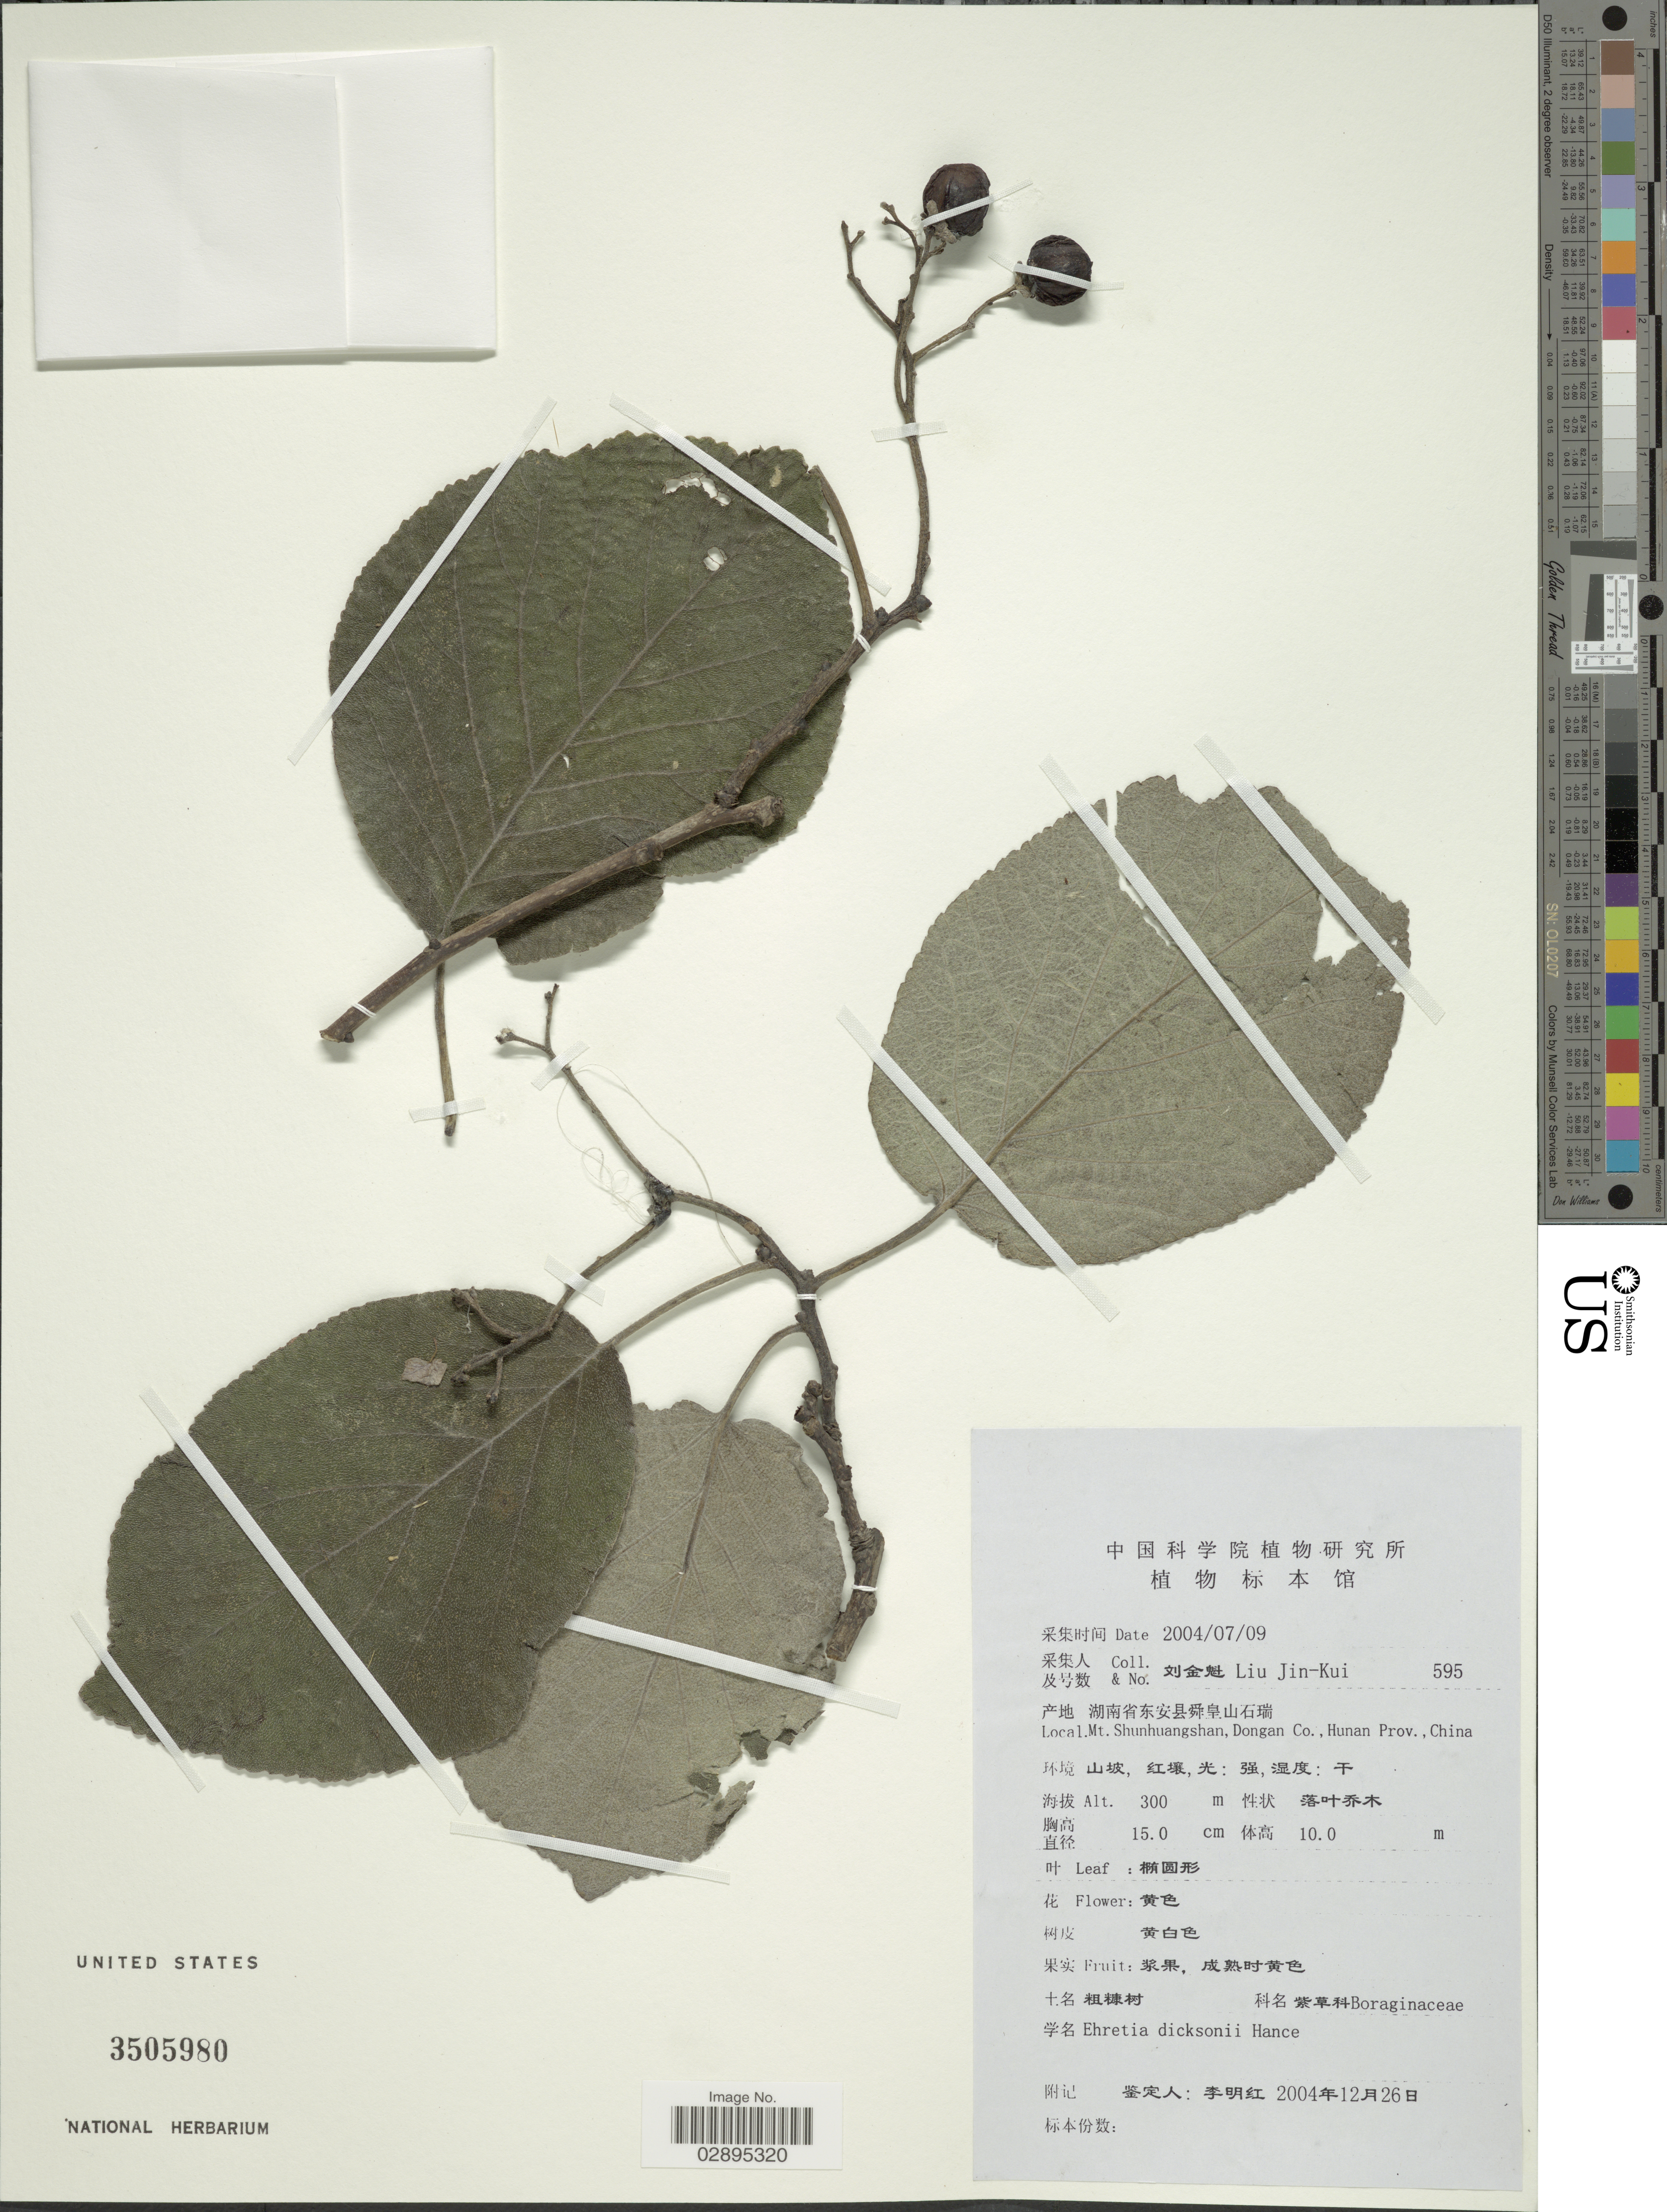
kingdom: Plantae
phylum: Tracheophyta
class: Magnoliopsida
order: Boraginales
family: Ehretiaceae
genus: Ehretia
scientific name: Ehretia dicksonii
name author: Hance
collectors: Liu Jin-Kui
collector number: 595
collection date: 2004-07-09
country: China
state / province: Hunan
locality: Mt. Shunhuangshan, Dongan Co.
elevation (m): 300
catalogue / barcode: US 3505980